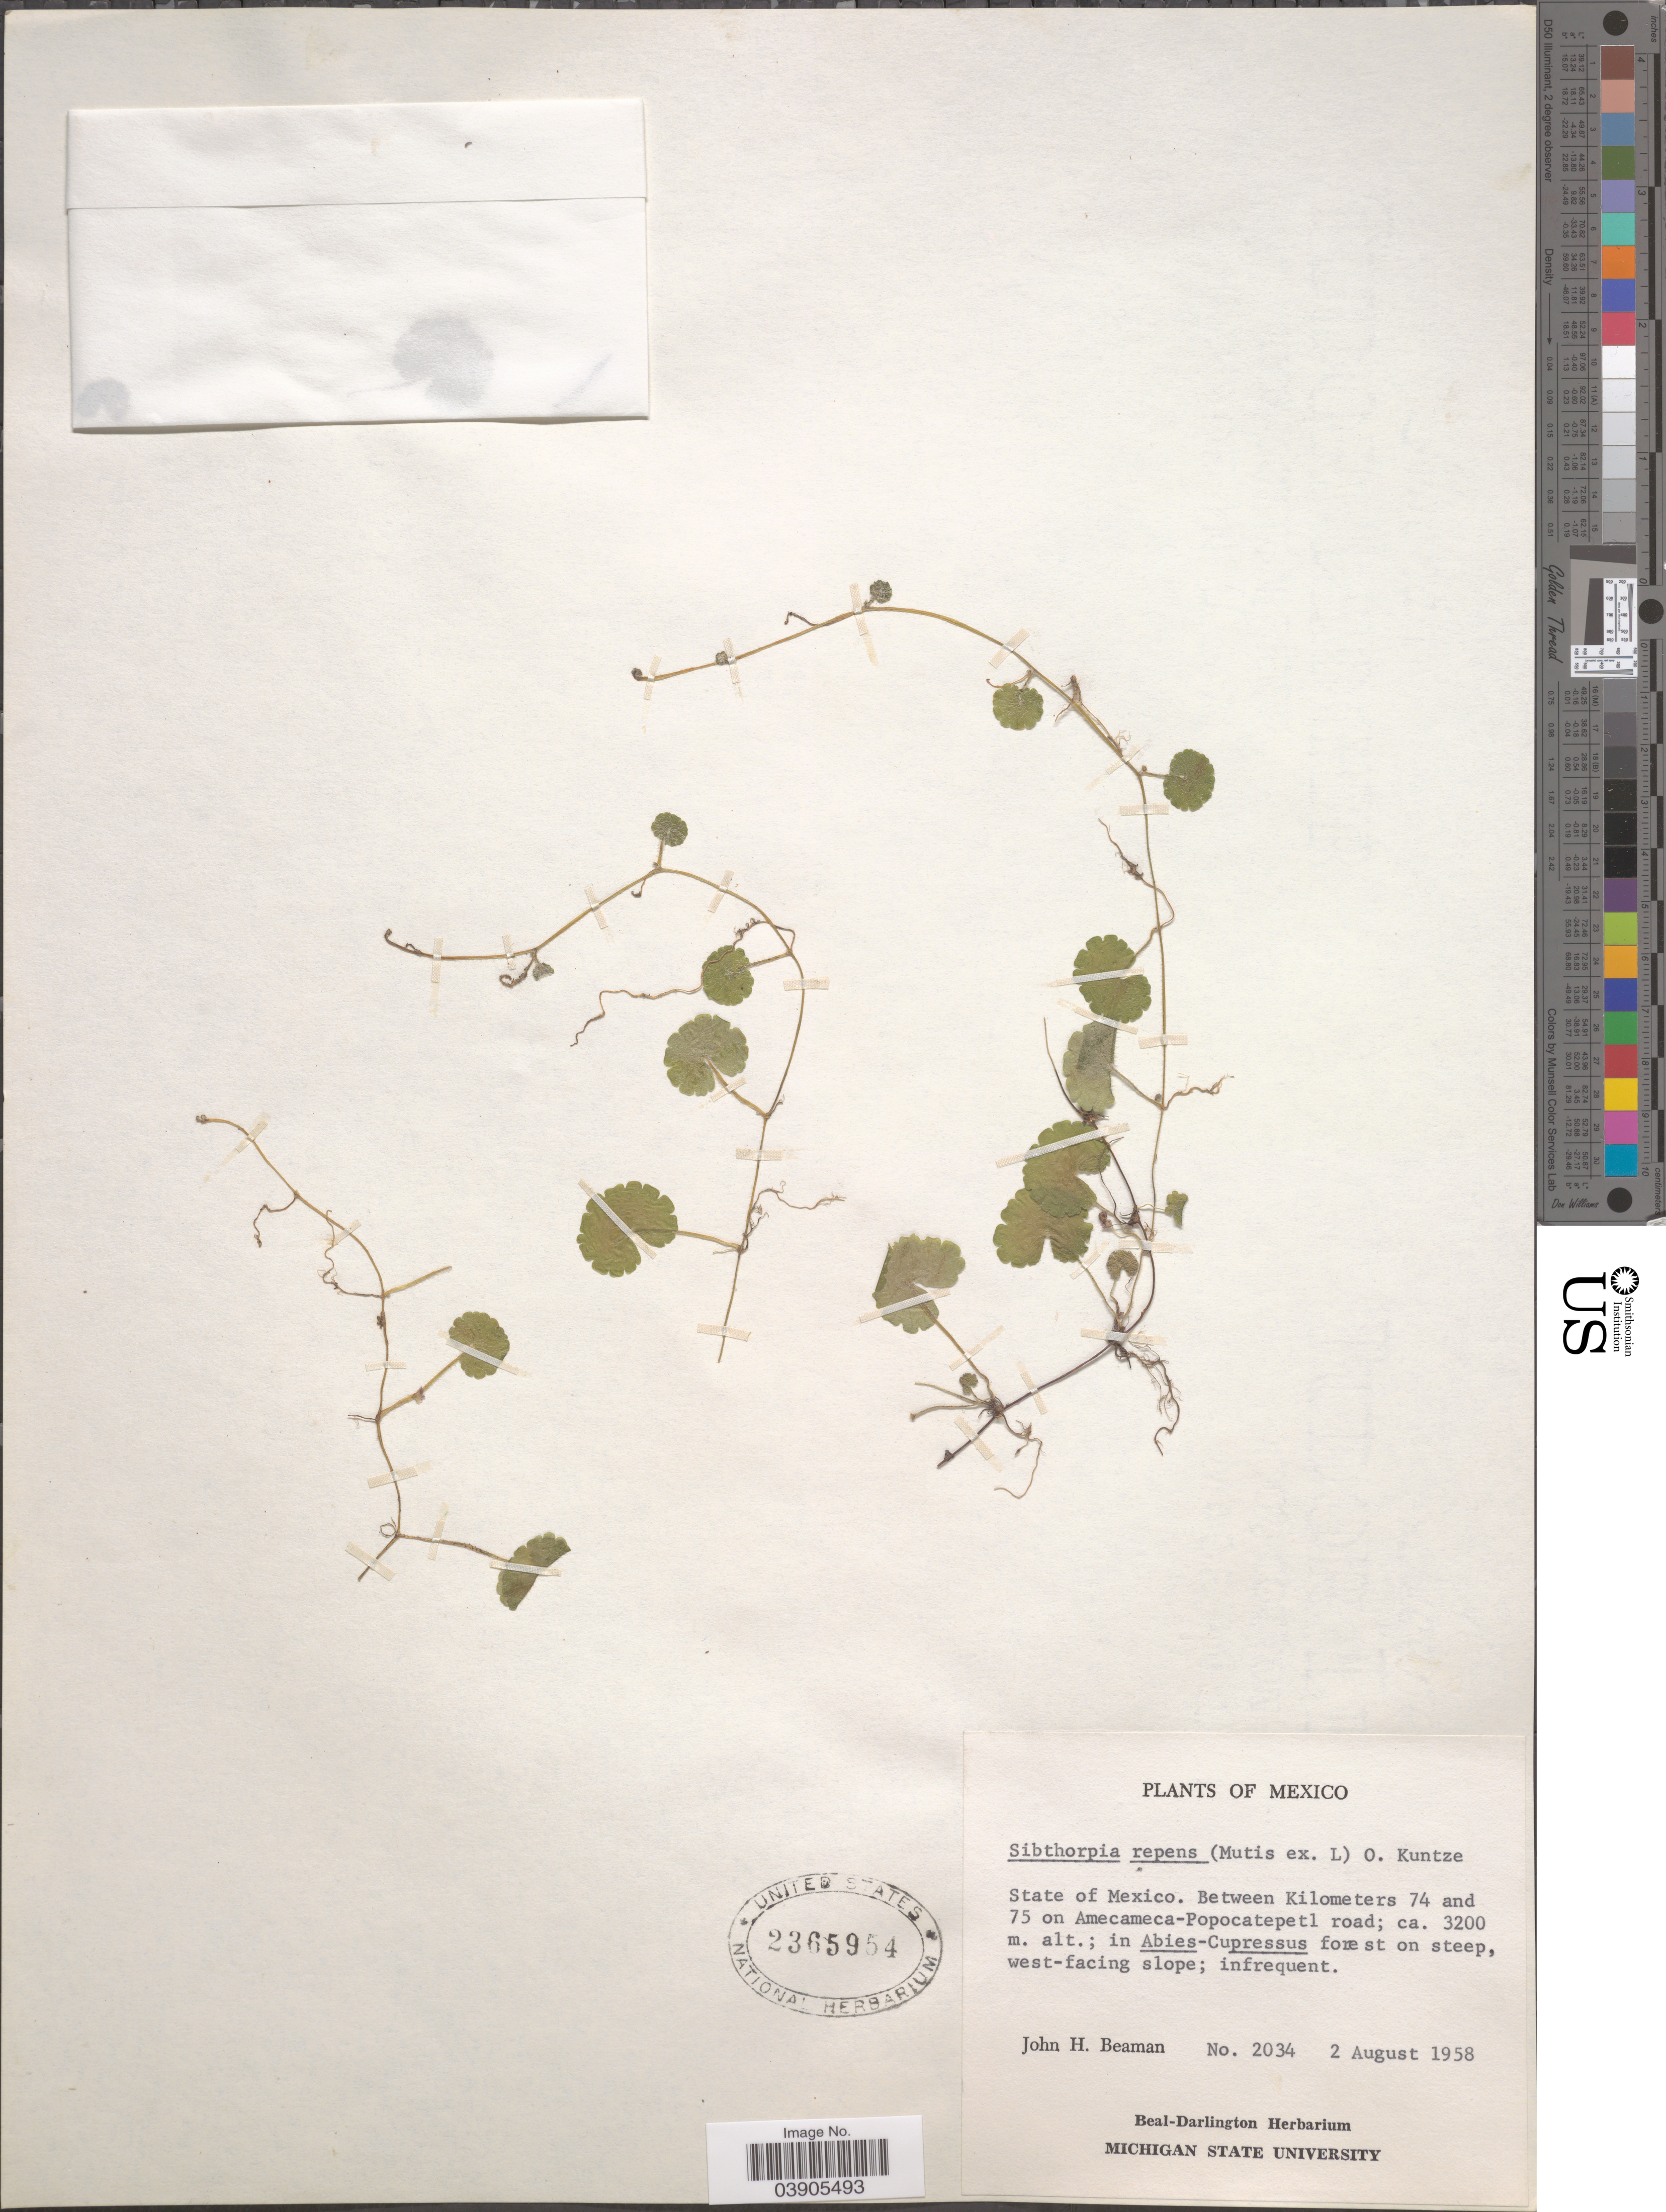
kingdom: Plantae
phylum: Tracheophyta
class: Magnoliopsida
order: Lamiales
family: Plantaginaceae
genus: Sibthorpia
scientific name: Sibthorpia repens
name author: (L.) Kuntze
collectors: J. H. Beaman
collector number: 2034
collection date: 1958-08-02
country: Mexico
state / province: México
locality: Between Kilometers 74 and 75 on Amecameca-Popocatepetl road.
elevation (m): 3200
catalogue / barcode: US 2365954